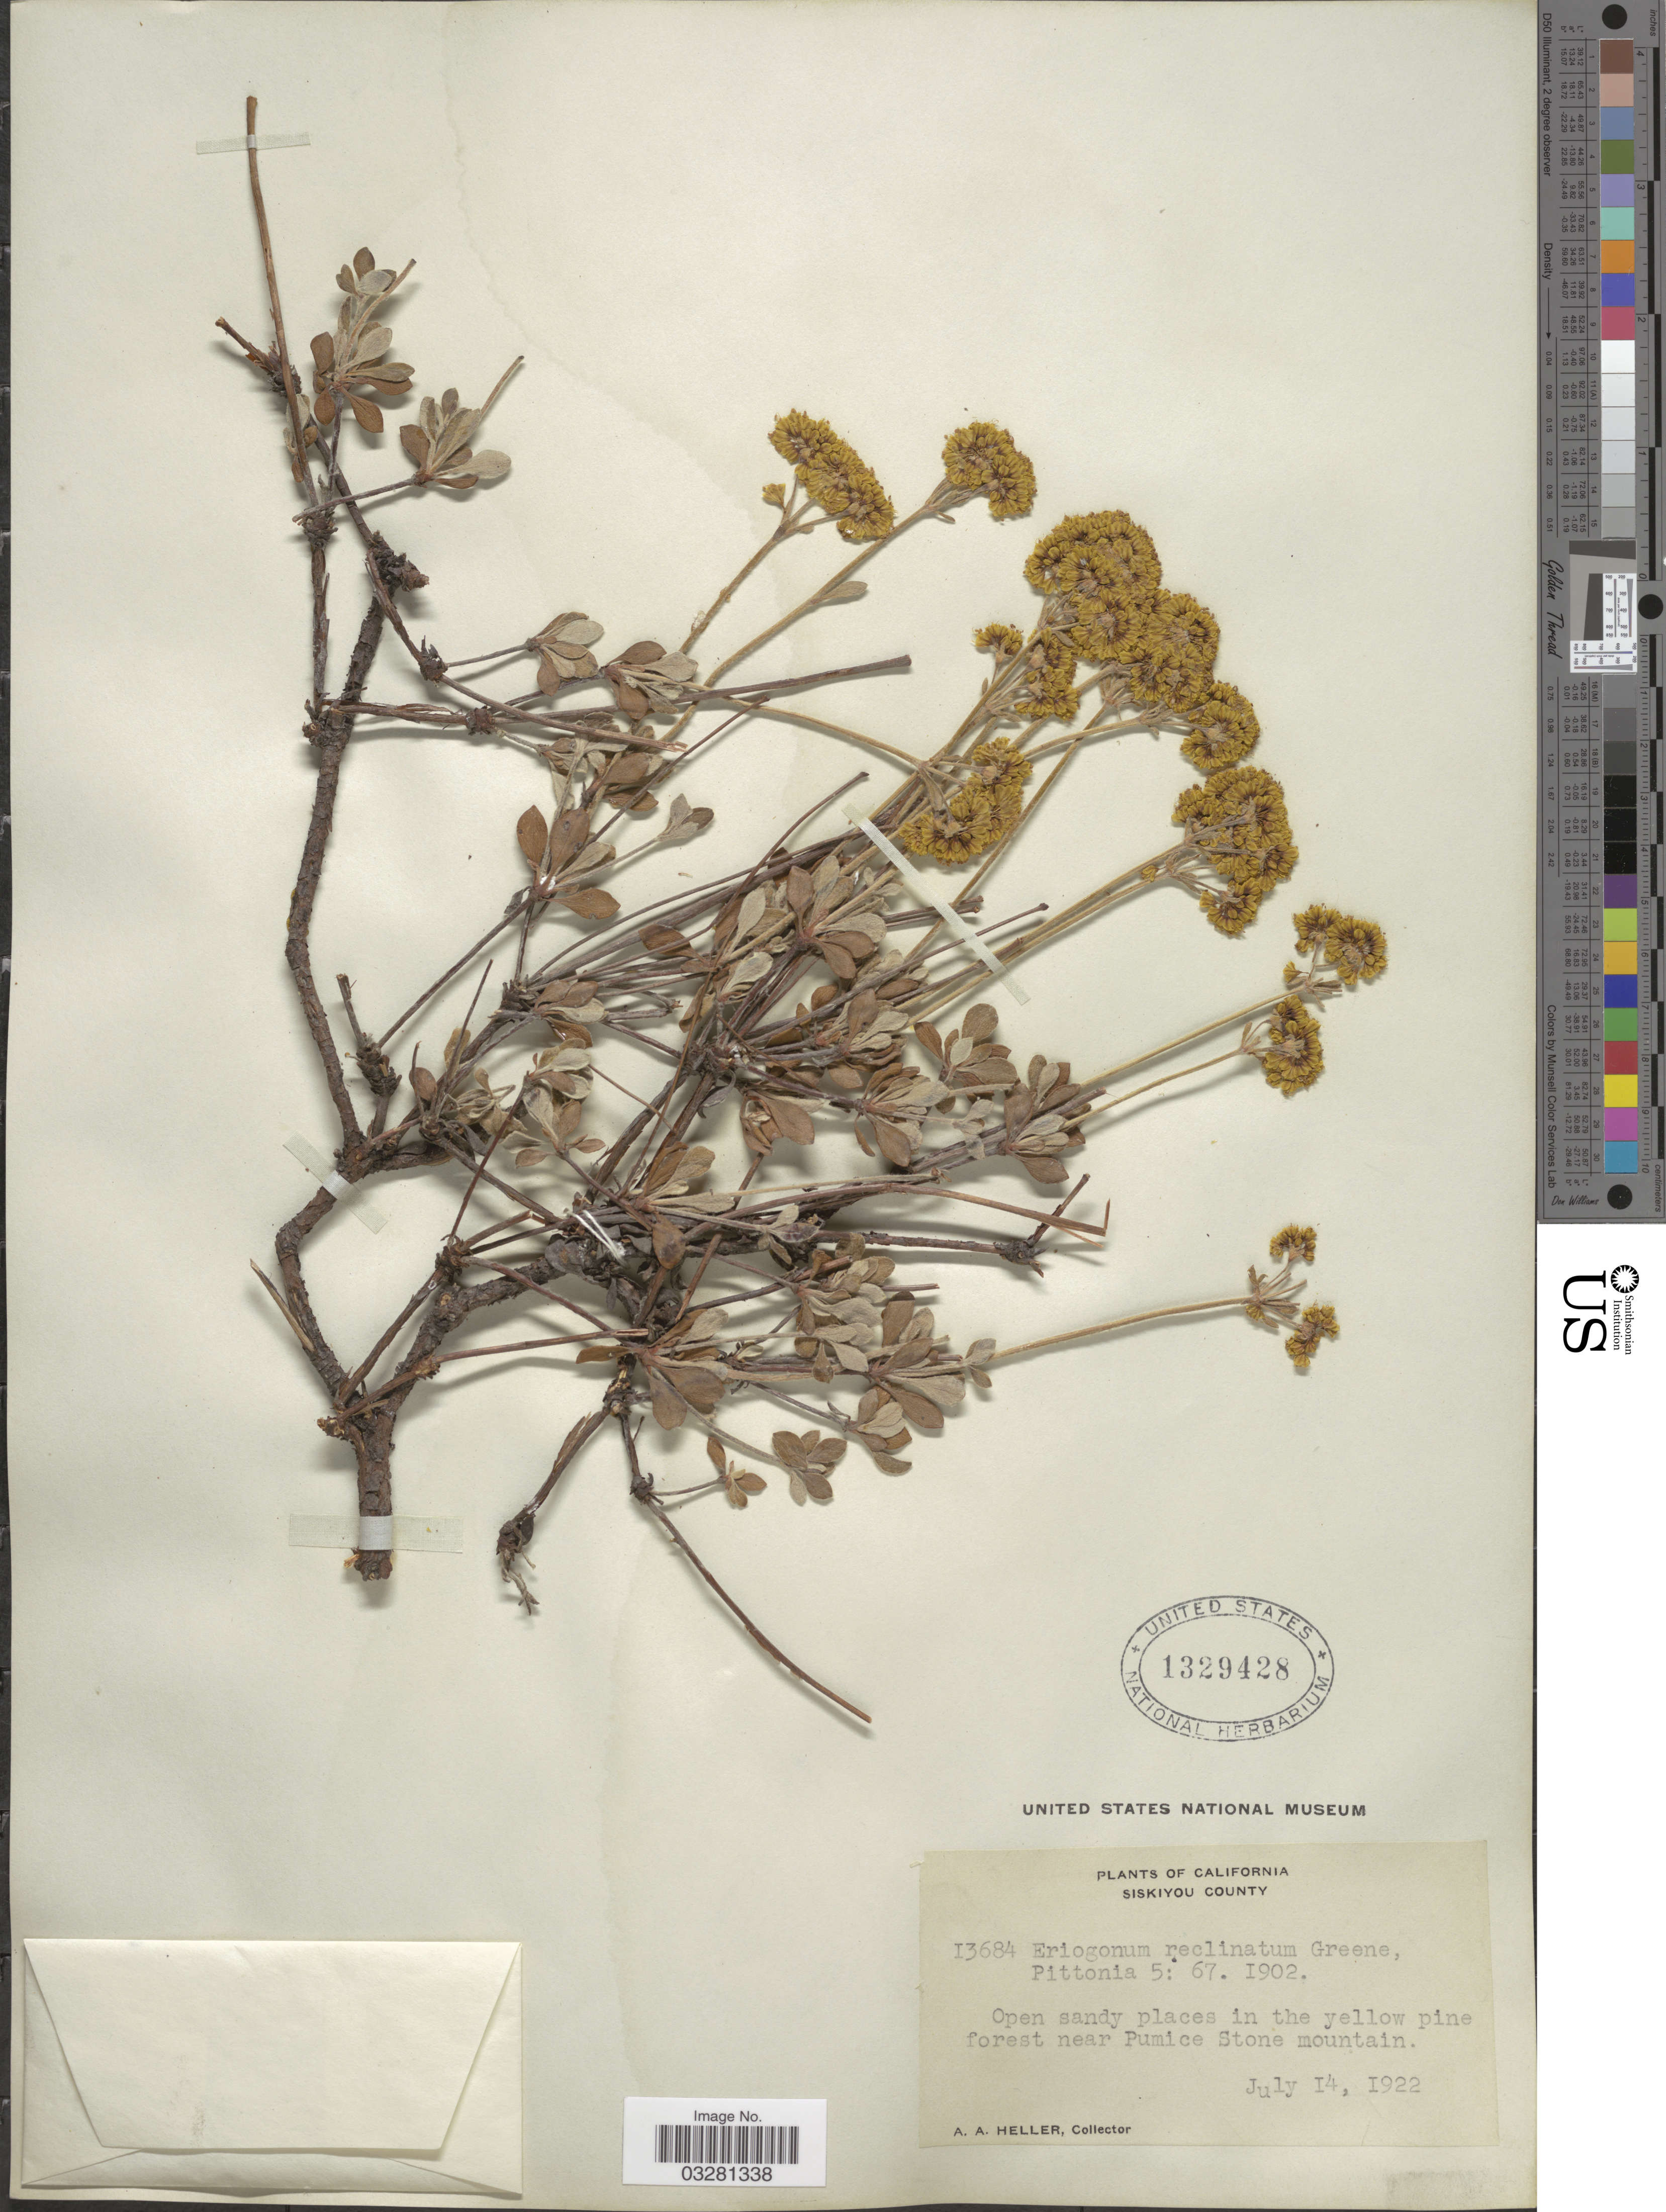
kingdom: Plantae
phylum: Tracheophyta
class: Magnoliopsida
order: Caryophyllales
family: Polygonaceae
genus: Eriogonum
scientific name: Eriogonum umbellatum var. umbellatum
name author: Torr.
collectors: A. A. Heller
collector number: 13684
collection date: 1922-07-14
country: United States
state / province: California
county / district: Siskiyou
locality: Siskiyou County. Near Pumice Stone mountain.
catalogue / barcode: US 1329428